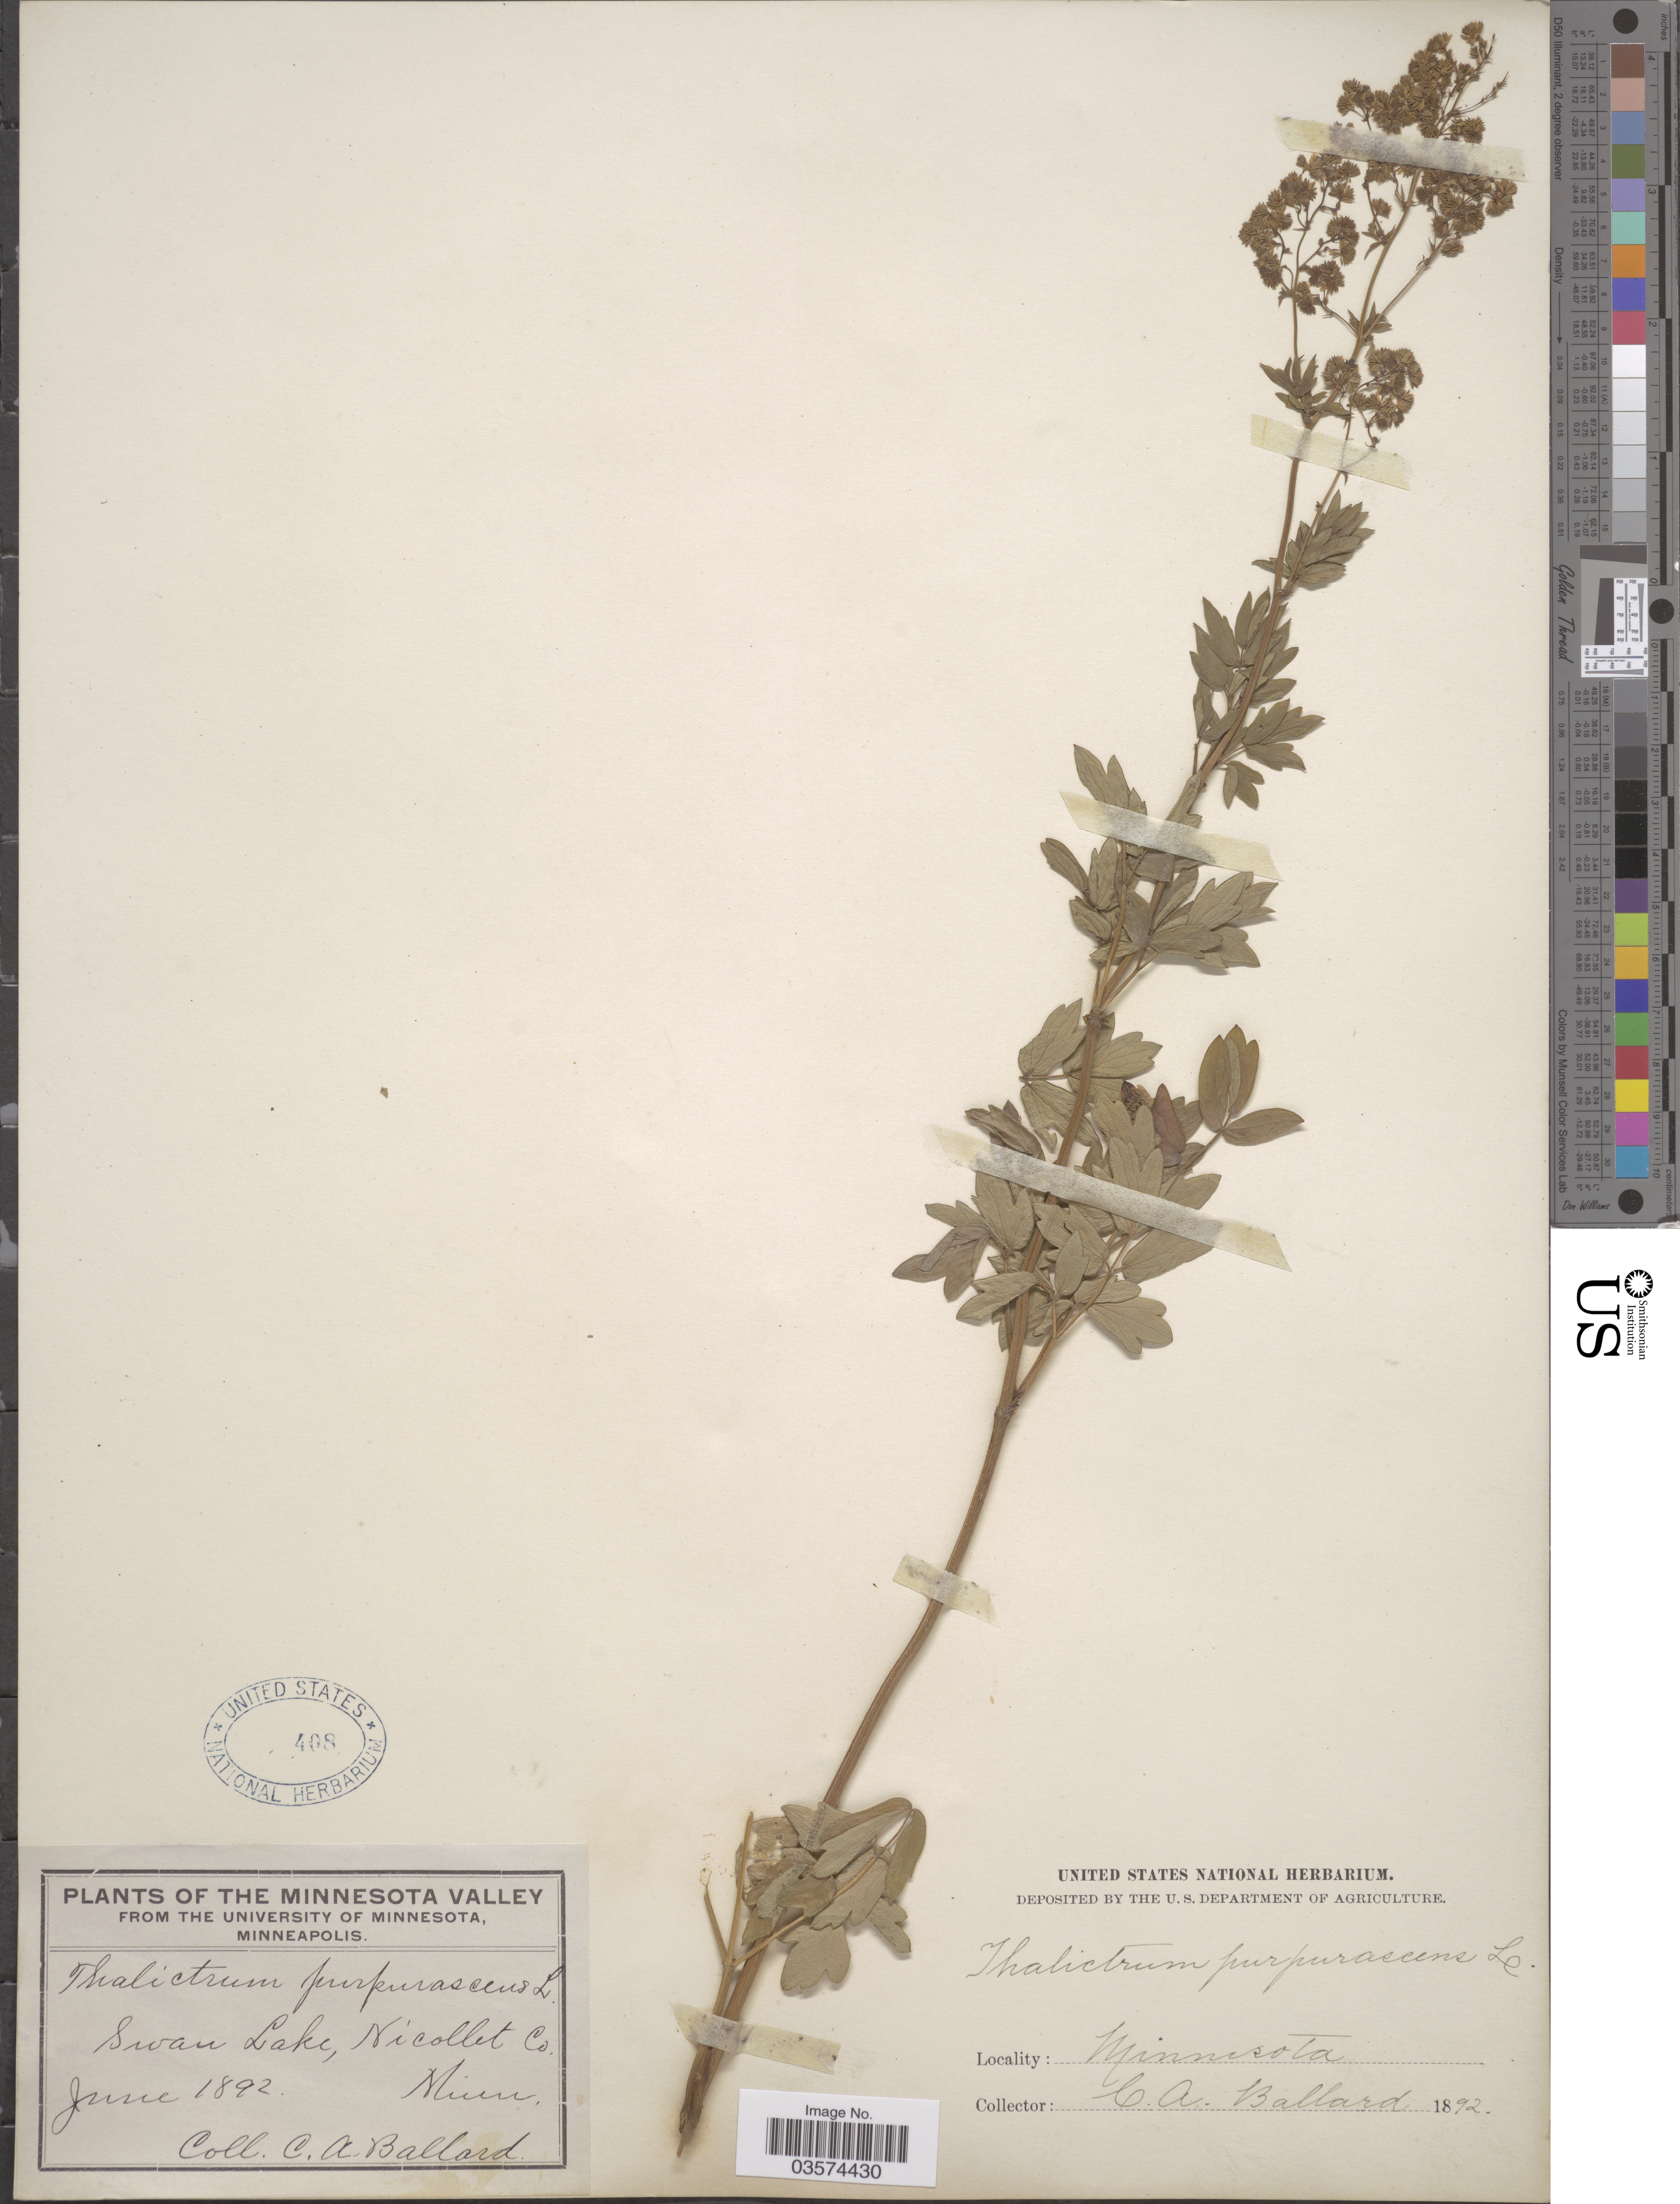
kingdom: Plantae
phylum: Tracheophyta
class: Magnoliopsida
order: Ranunculales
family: Ranunculaceae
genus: Thalictrum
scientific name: Thalictrum dasycarpum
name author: Fisch. & Avé-Lall.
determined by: Strong, Mark T., (BOT), Smithsonian Institution - National Museum of Natural History (UNITED STATES)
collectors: C. A. Ballard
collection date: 1892-06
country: United States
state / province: Minnesota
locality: The Minnesota Valley. Swan Lake, Nicollet Co.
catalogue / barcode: US 408